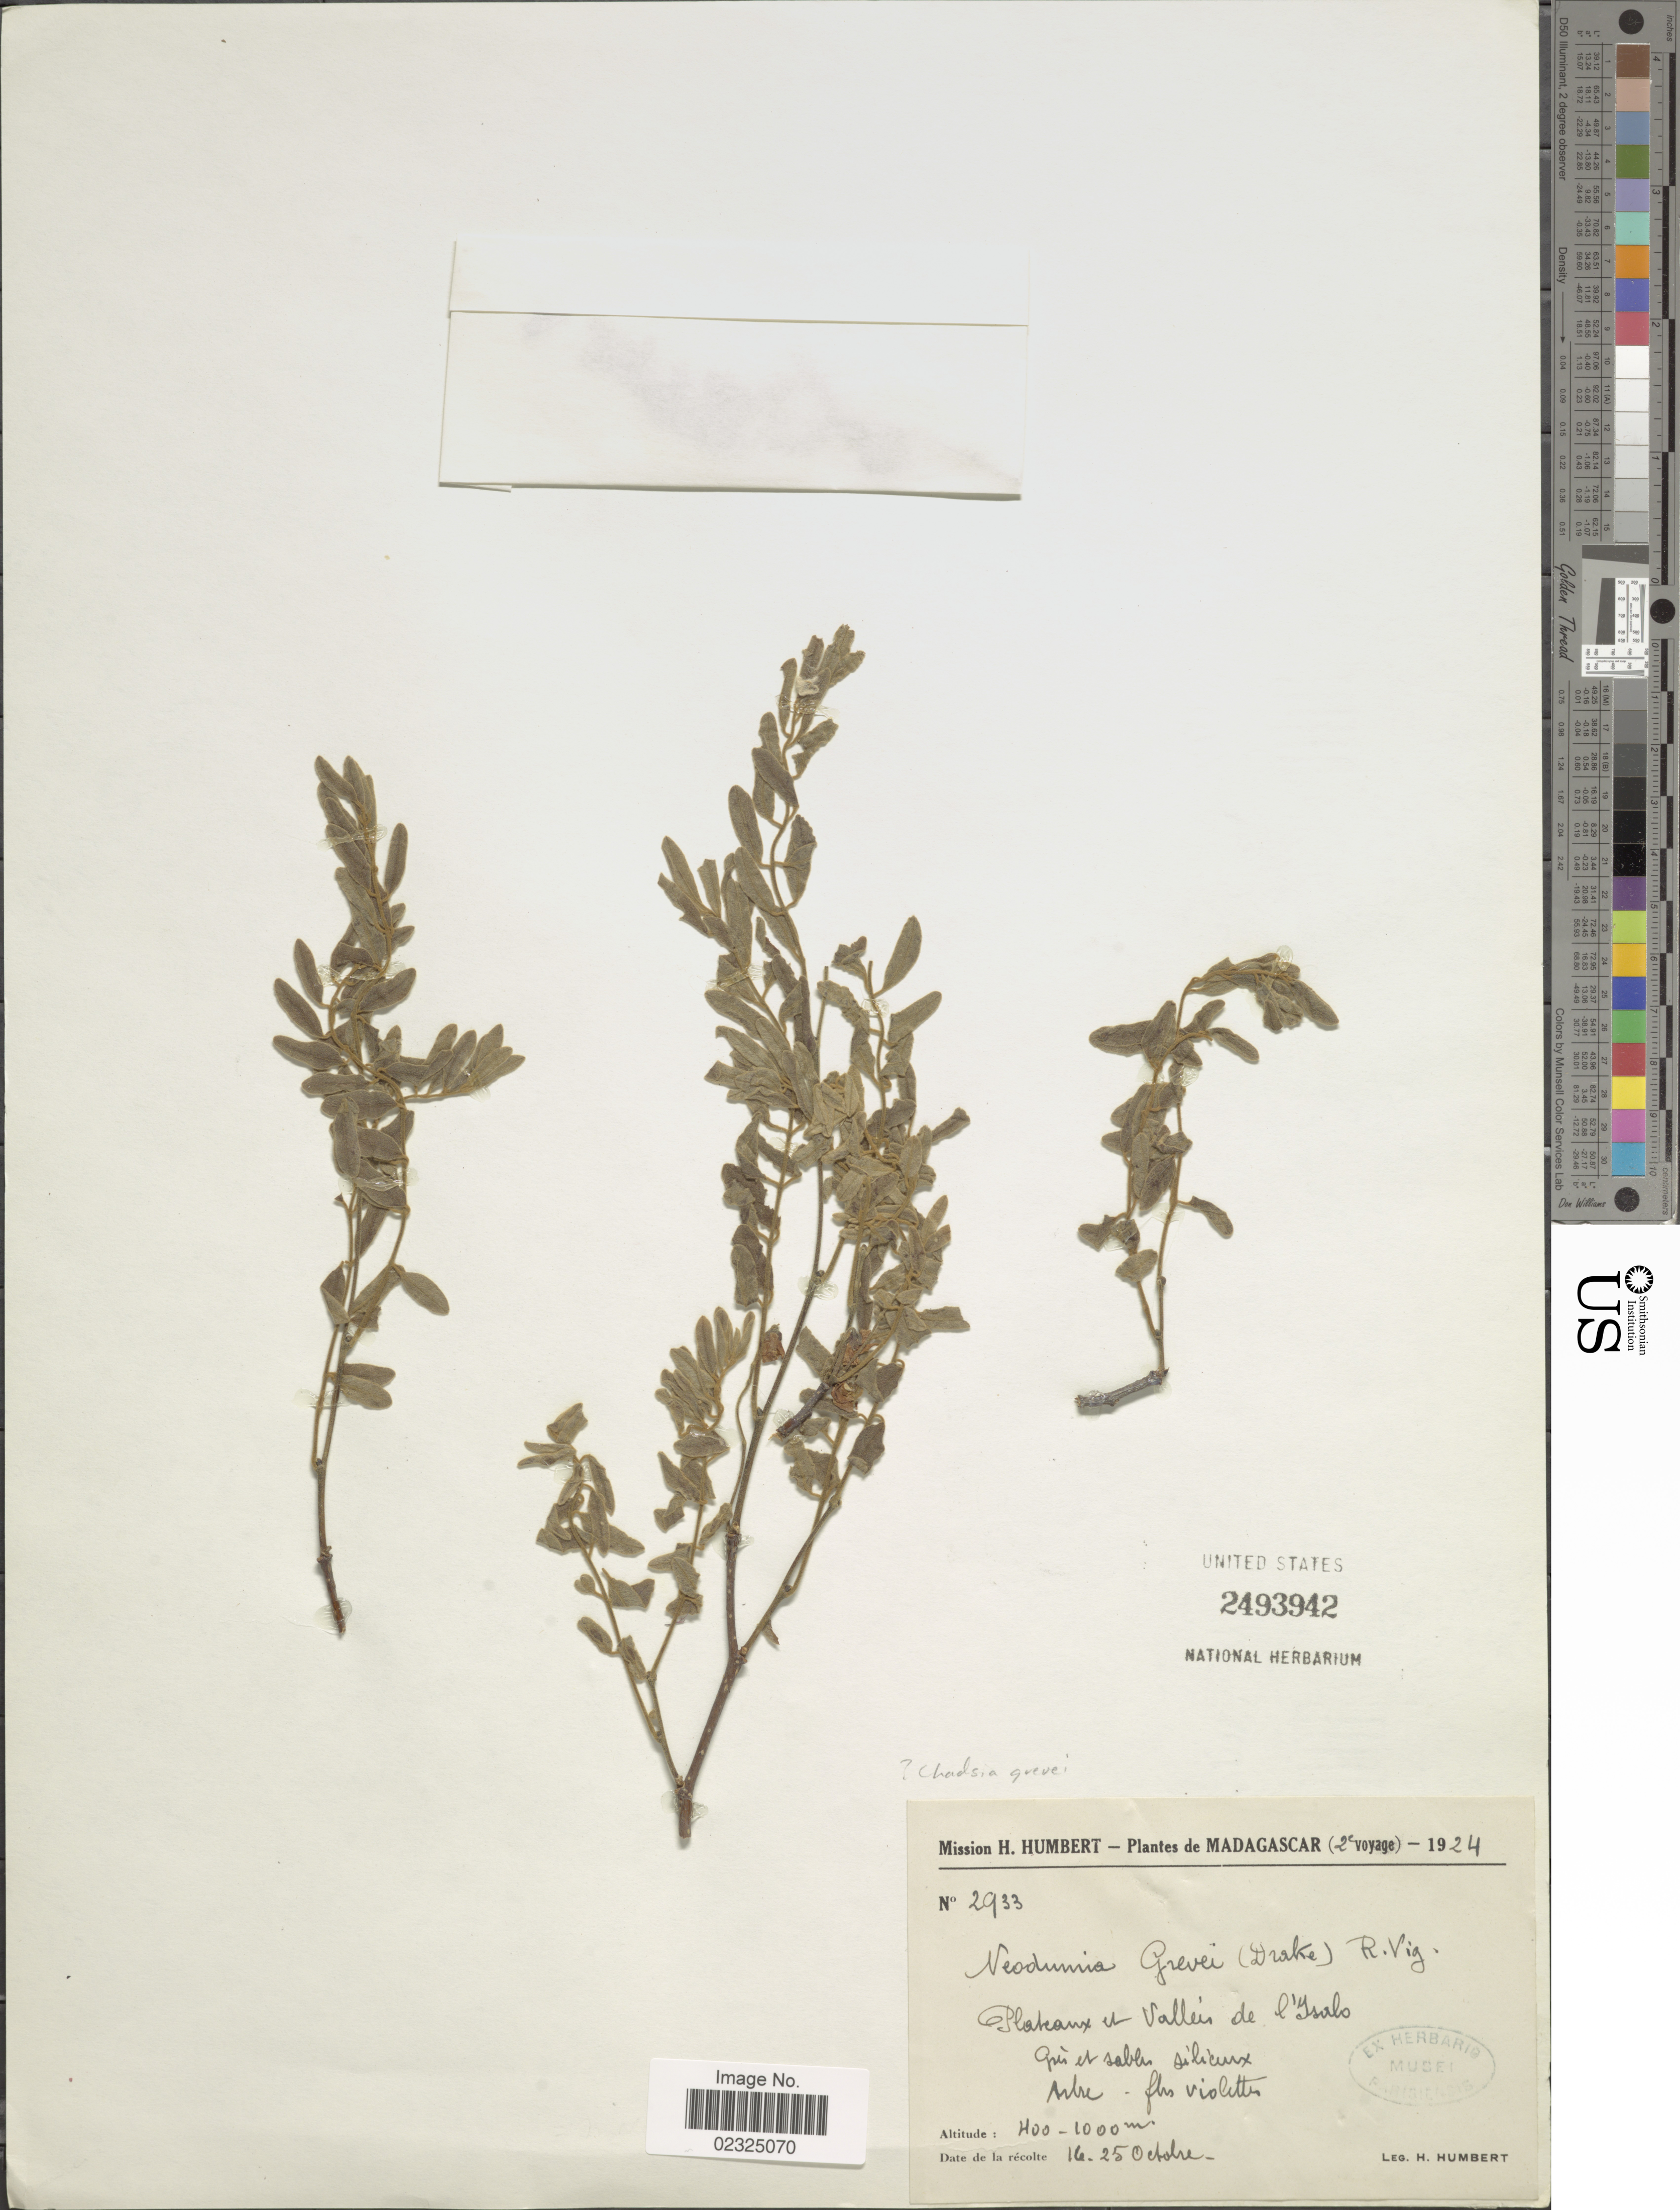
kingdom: Plantae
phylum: Tracheophyta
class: Magnoliopsida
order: Fabales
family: Fabaceae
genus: Chadsia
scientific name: Chadsia grevei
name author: Drake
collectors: H. Humbert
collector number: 2933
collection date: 1924-10-16/1924-10-25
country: Madagascar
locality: Plateaux et vallées de l'Isalo, grès et sables siliceux.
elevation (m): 400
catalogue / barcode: US 2493942